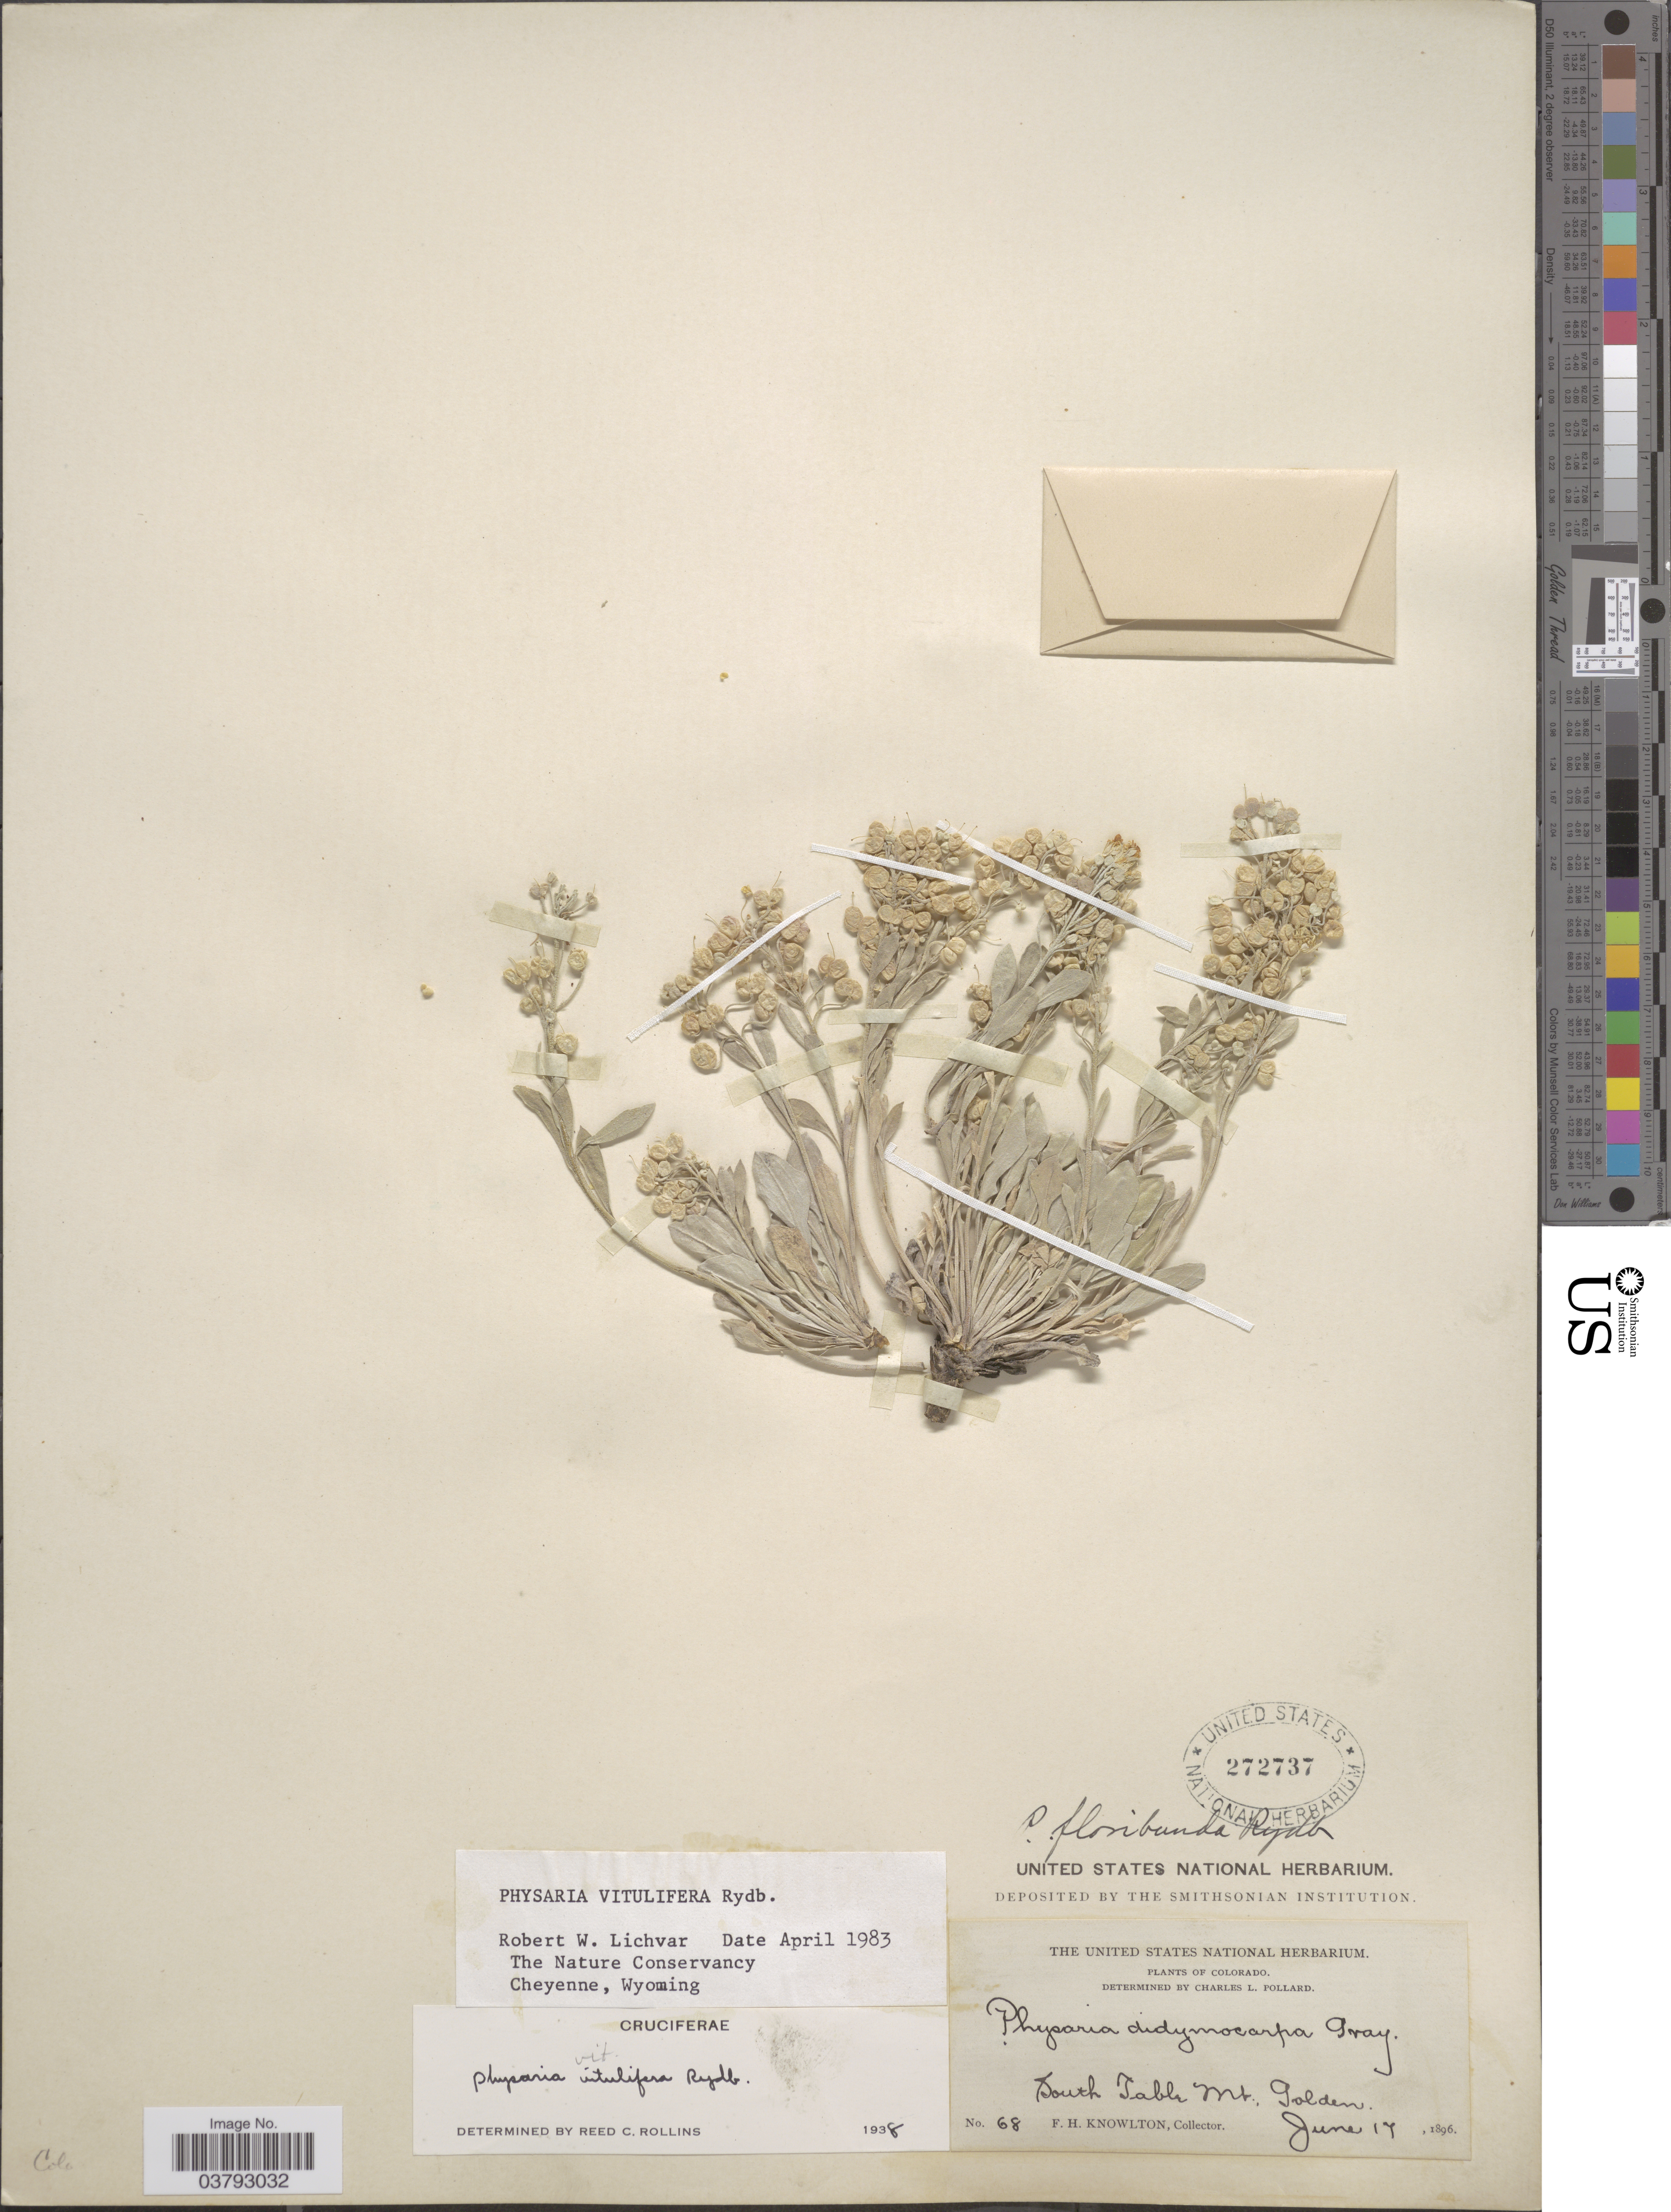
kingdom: Plantae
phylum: Tracheophyta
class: Magnoliopsida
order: Brassicales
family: Brassicaceae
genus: Physaria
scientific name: Physaria vitulifera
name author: Rydb.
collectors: F. H. Knowlton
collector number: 68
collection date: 1896-06-17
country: United States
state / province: Colorado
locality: South Table Mt., Golden.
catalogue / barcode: US 272737